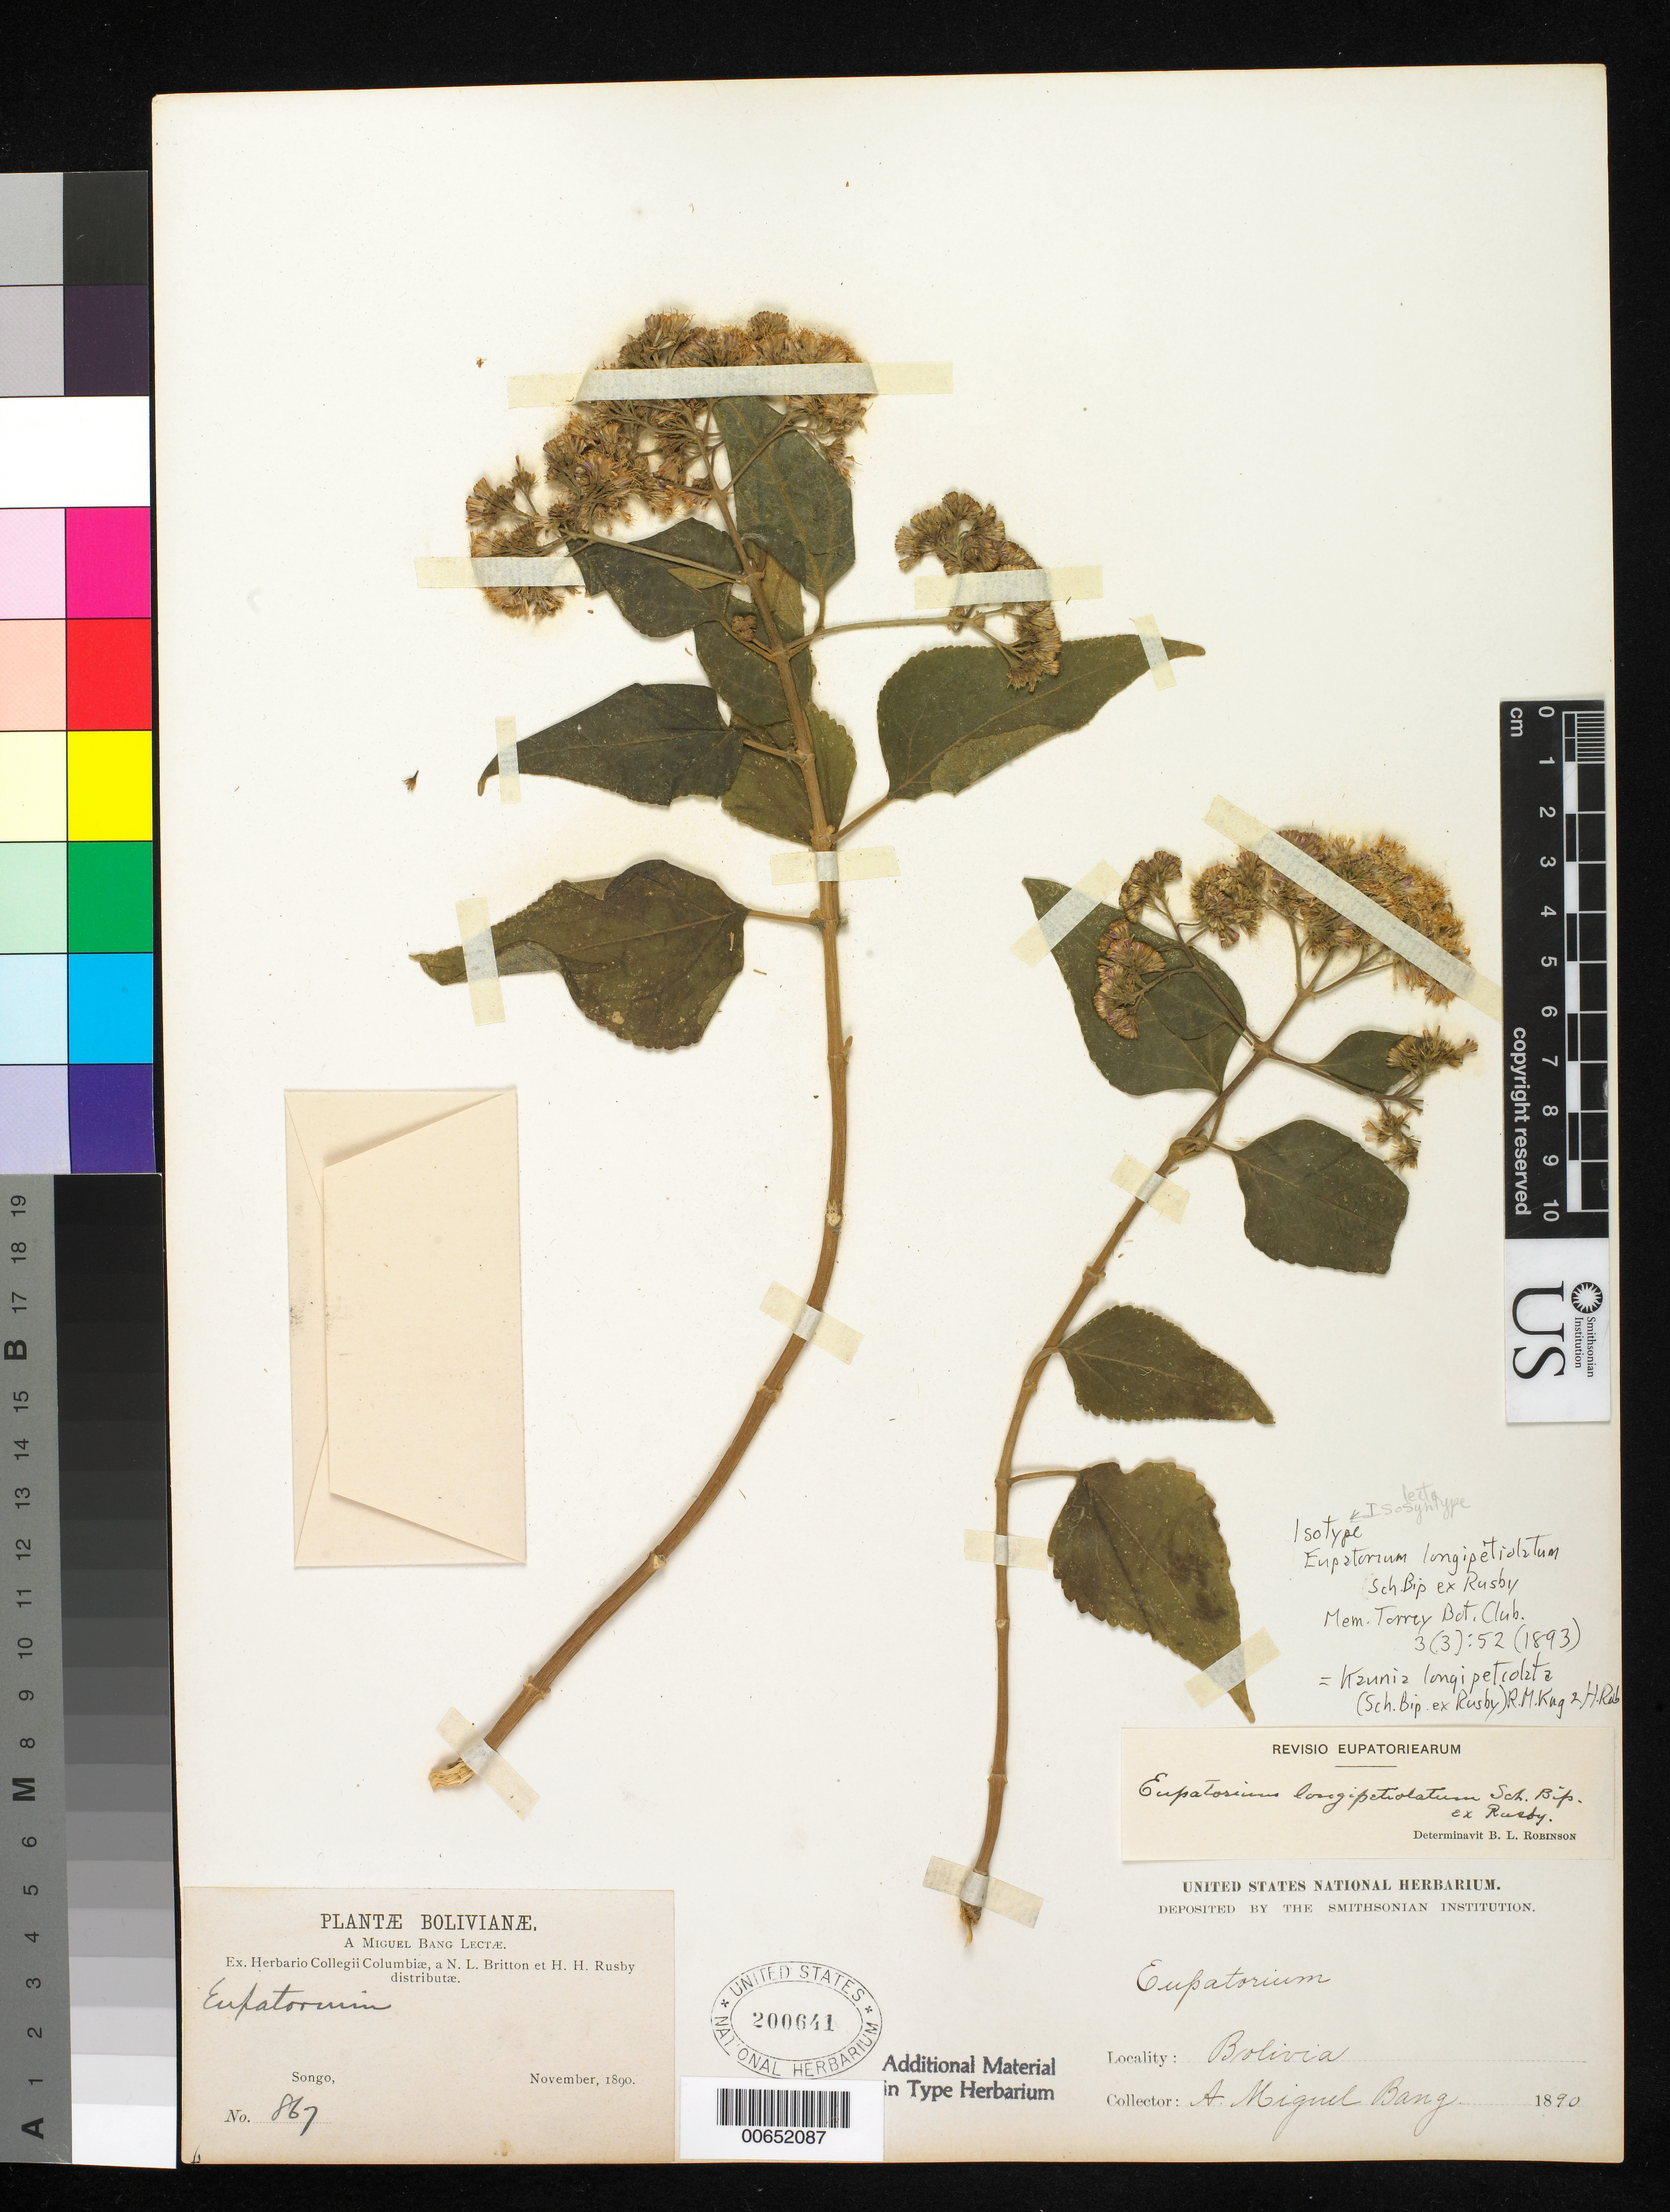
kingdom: Plantae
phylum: Tracheophyta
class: Magnoliopsida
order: Asterales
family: Asteraceae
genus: Eupatorium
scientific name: Eupatorium longipetiolatum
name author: Sch. Bip. ex Rusby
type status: Isosyntype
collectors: M. Bang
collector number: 867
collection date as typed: Nov 1890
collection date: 1890-11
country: Bolivia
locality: Songo.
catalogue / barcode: US 200641